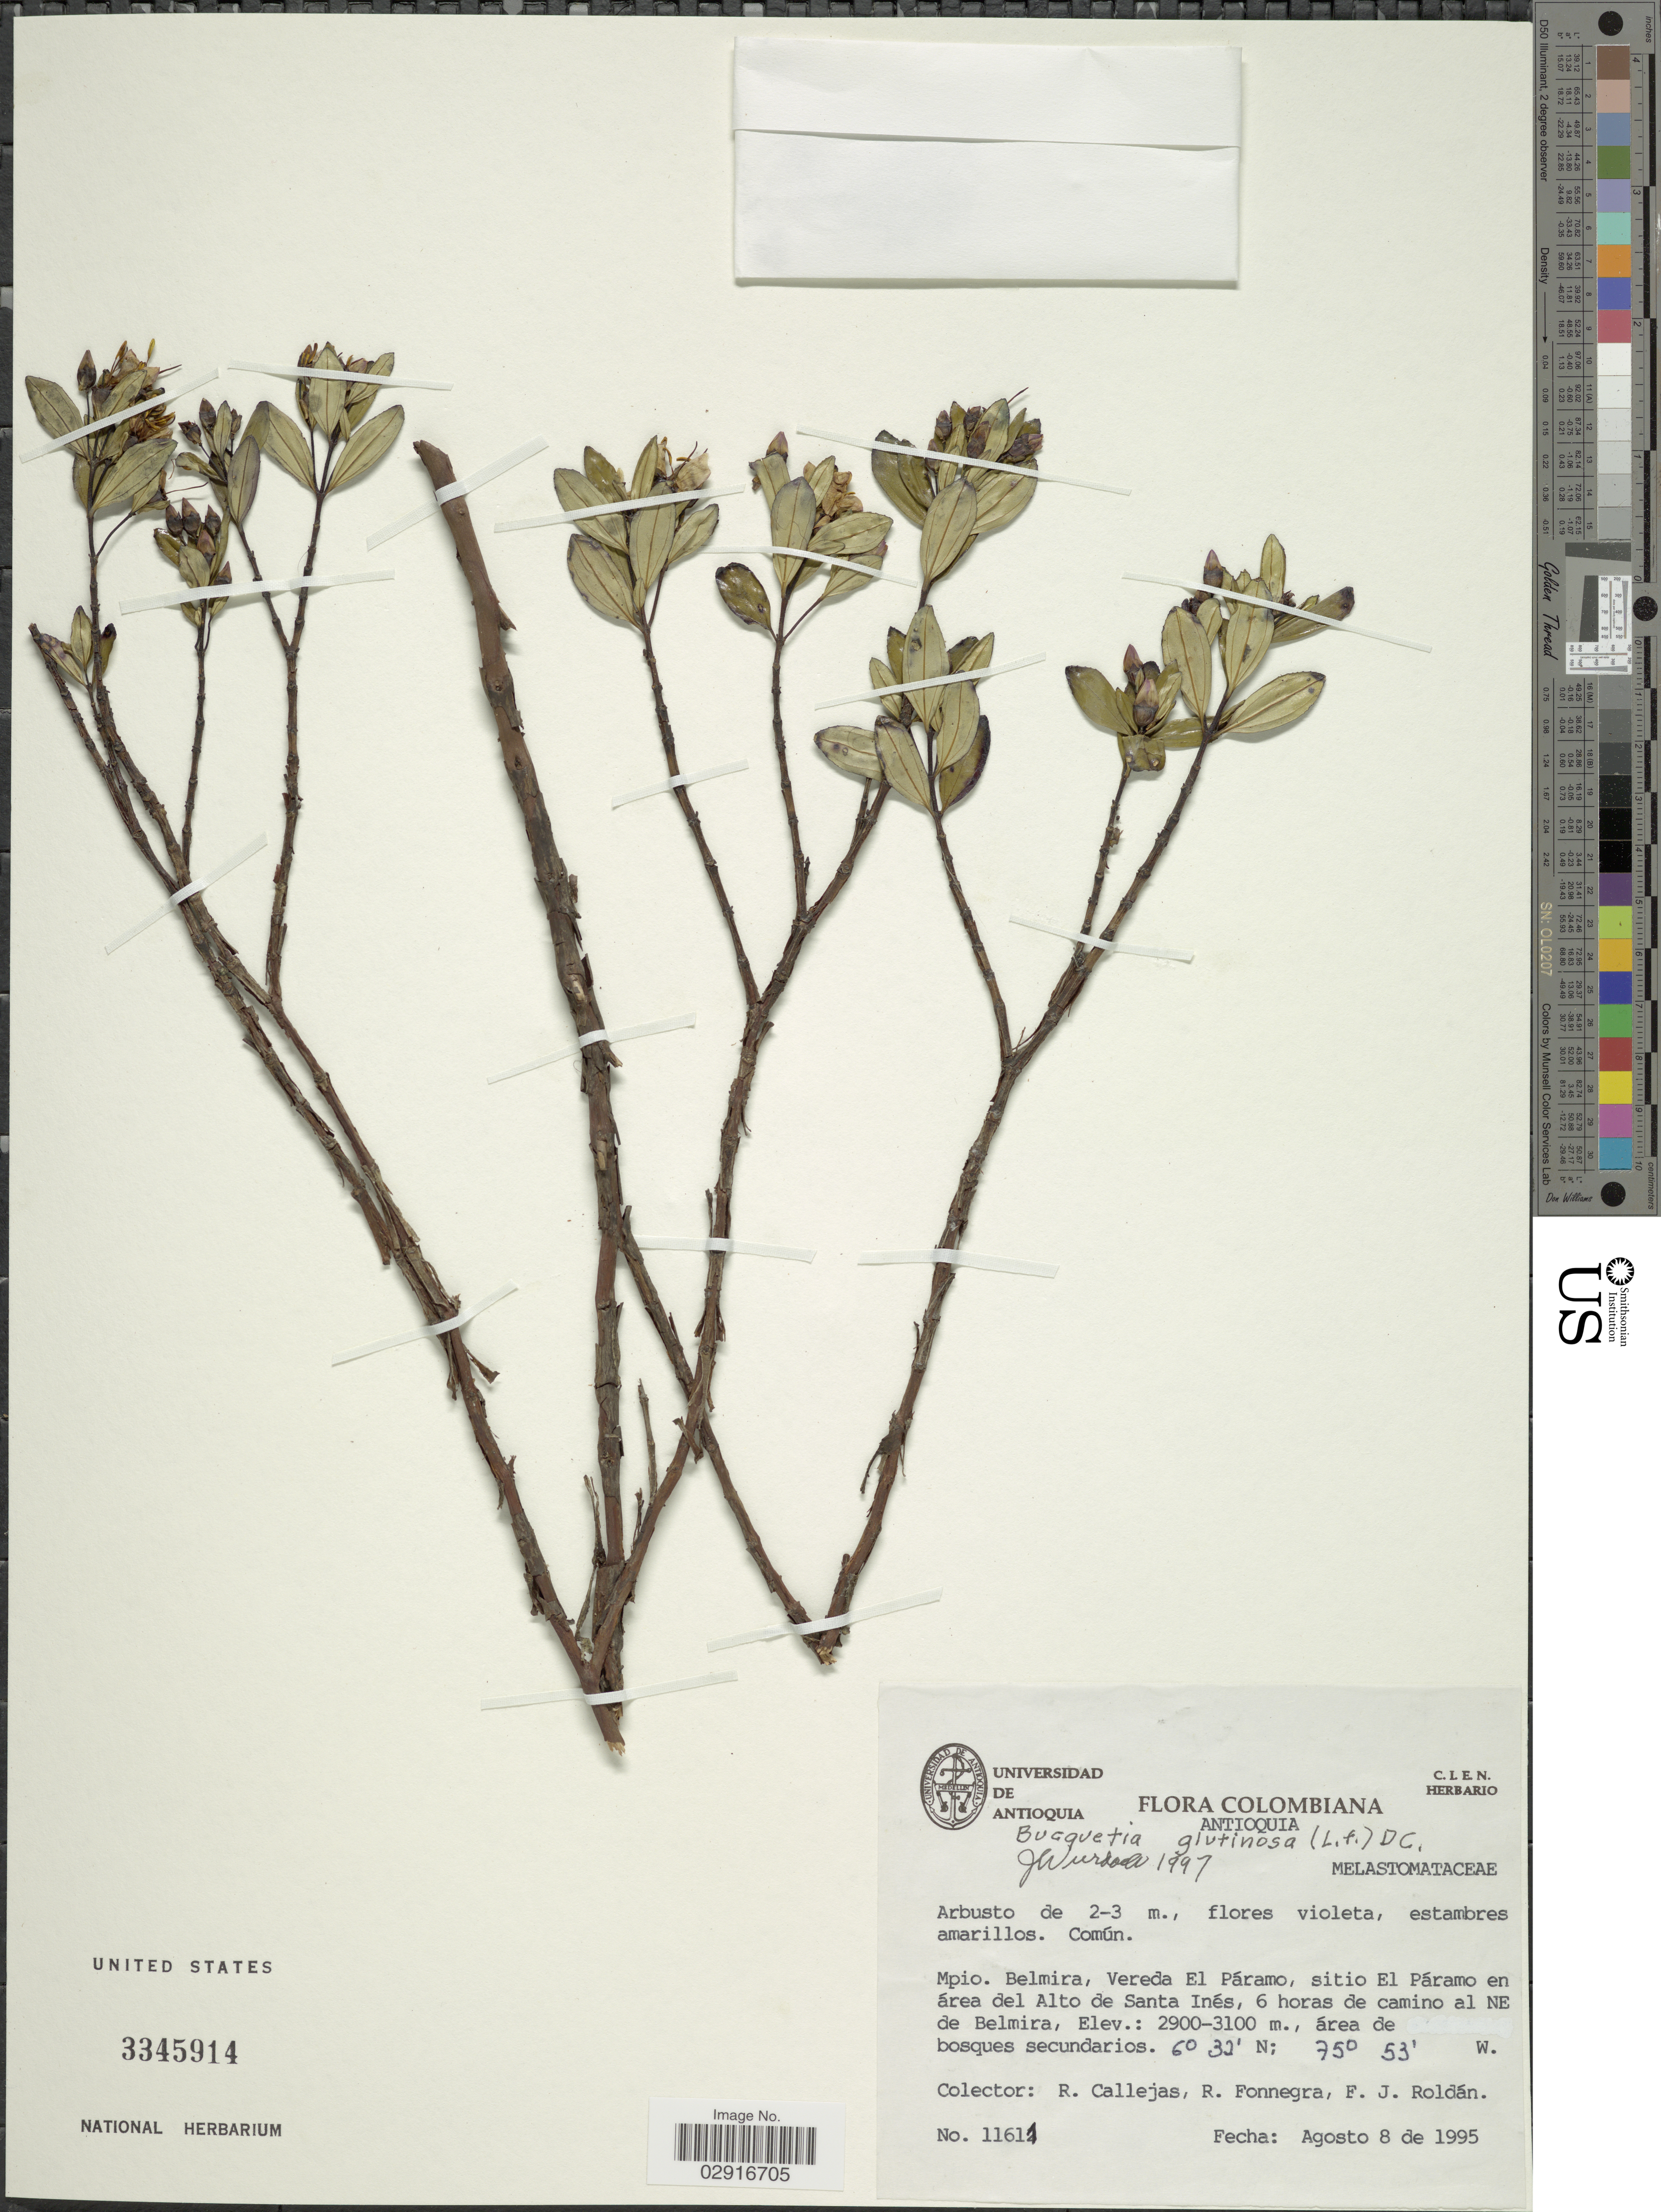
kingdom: Plantae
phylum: Tracheophyta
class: Magnoliopsida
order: Myrtales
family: Melastomataceae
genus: Bucquetia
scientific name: Bucquetia glutinosa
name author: DC.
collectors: R. Callejas, R. Fonnegra & F. J. Roldán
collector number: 11611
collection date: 1995-08-08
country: Colombia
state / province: Antioquia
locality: Mpio. Belmira, Vereda El Páramo, sitio El Páramo en área del Alto de Santa Inés, 6 horas de camino al NE de Belmira.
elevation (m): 2900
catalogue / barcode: US 3345914